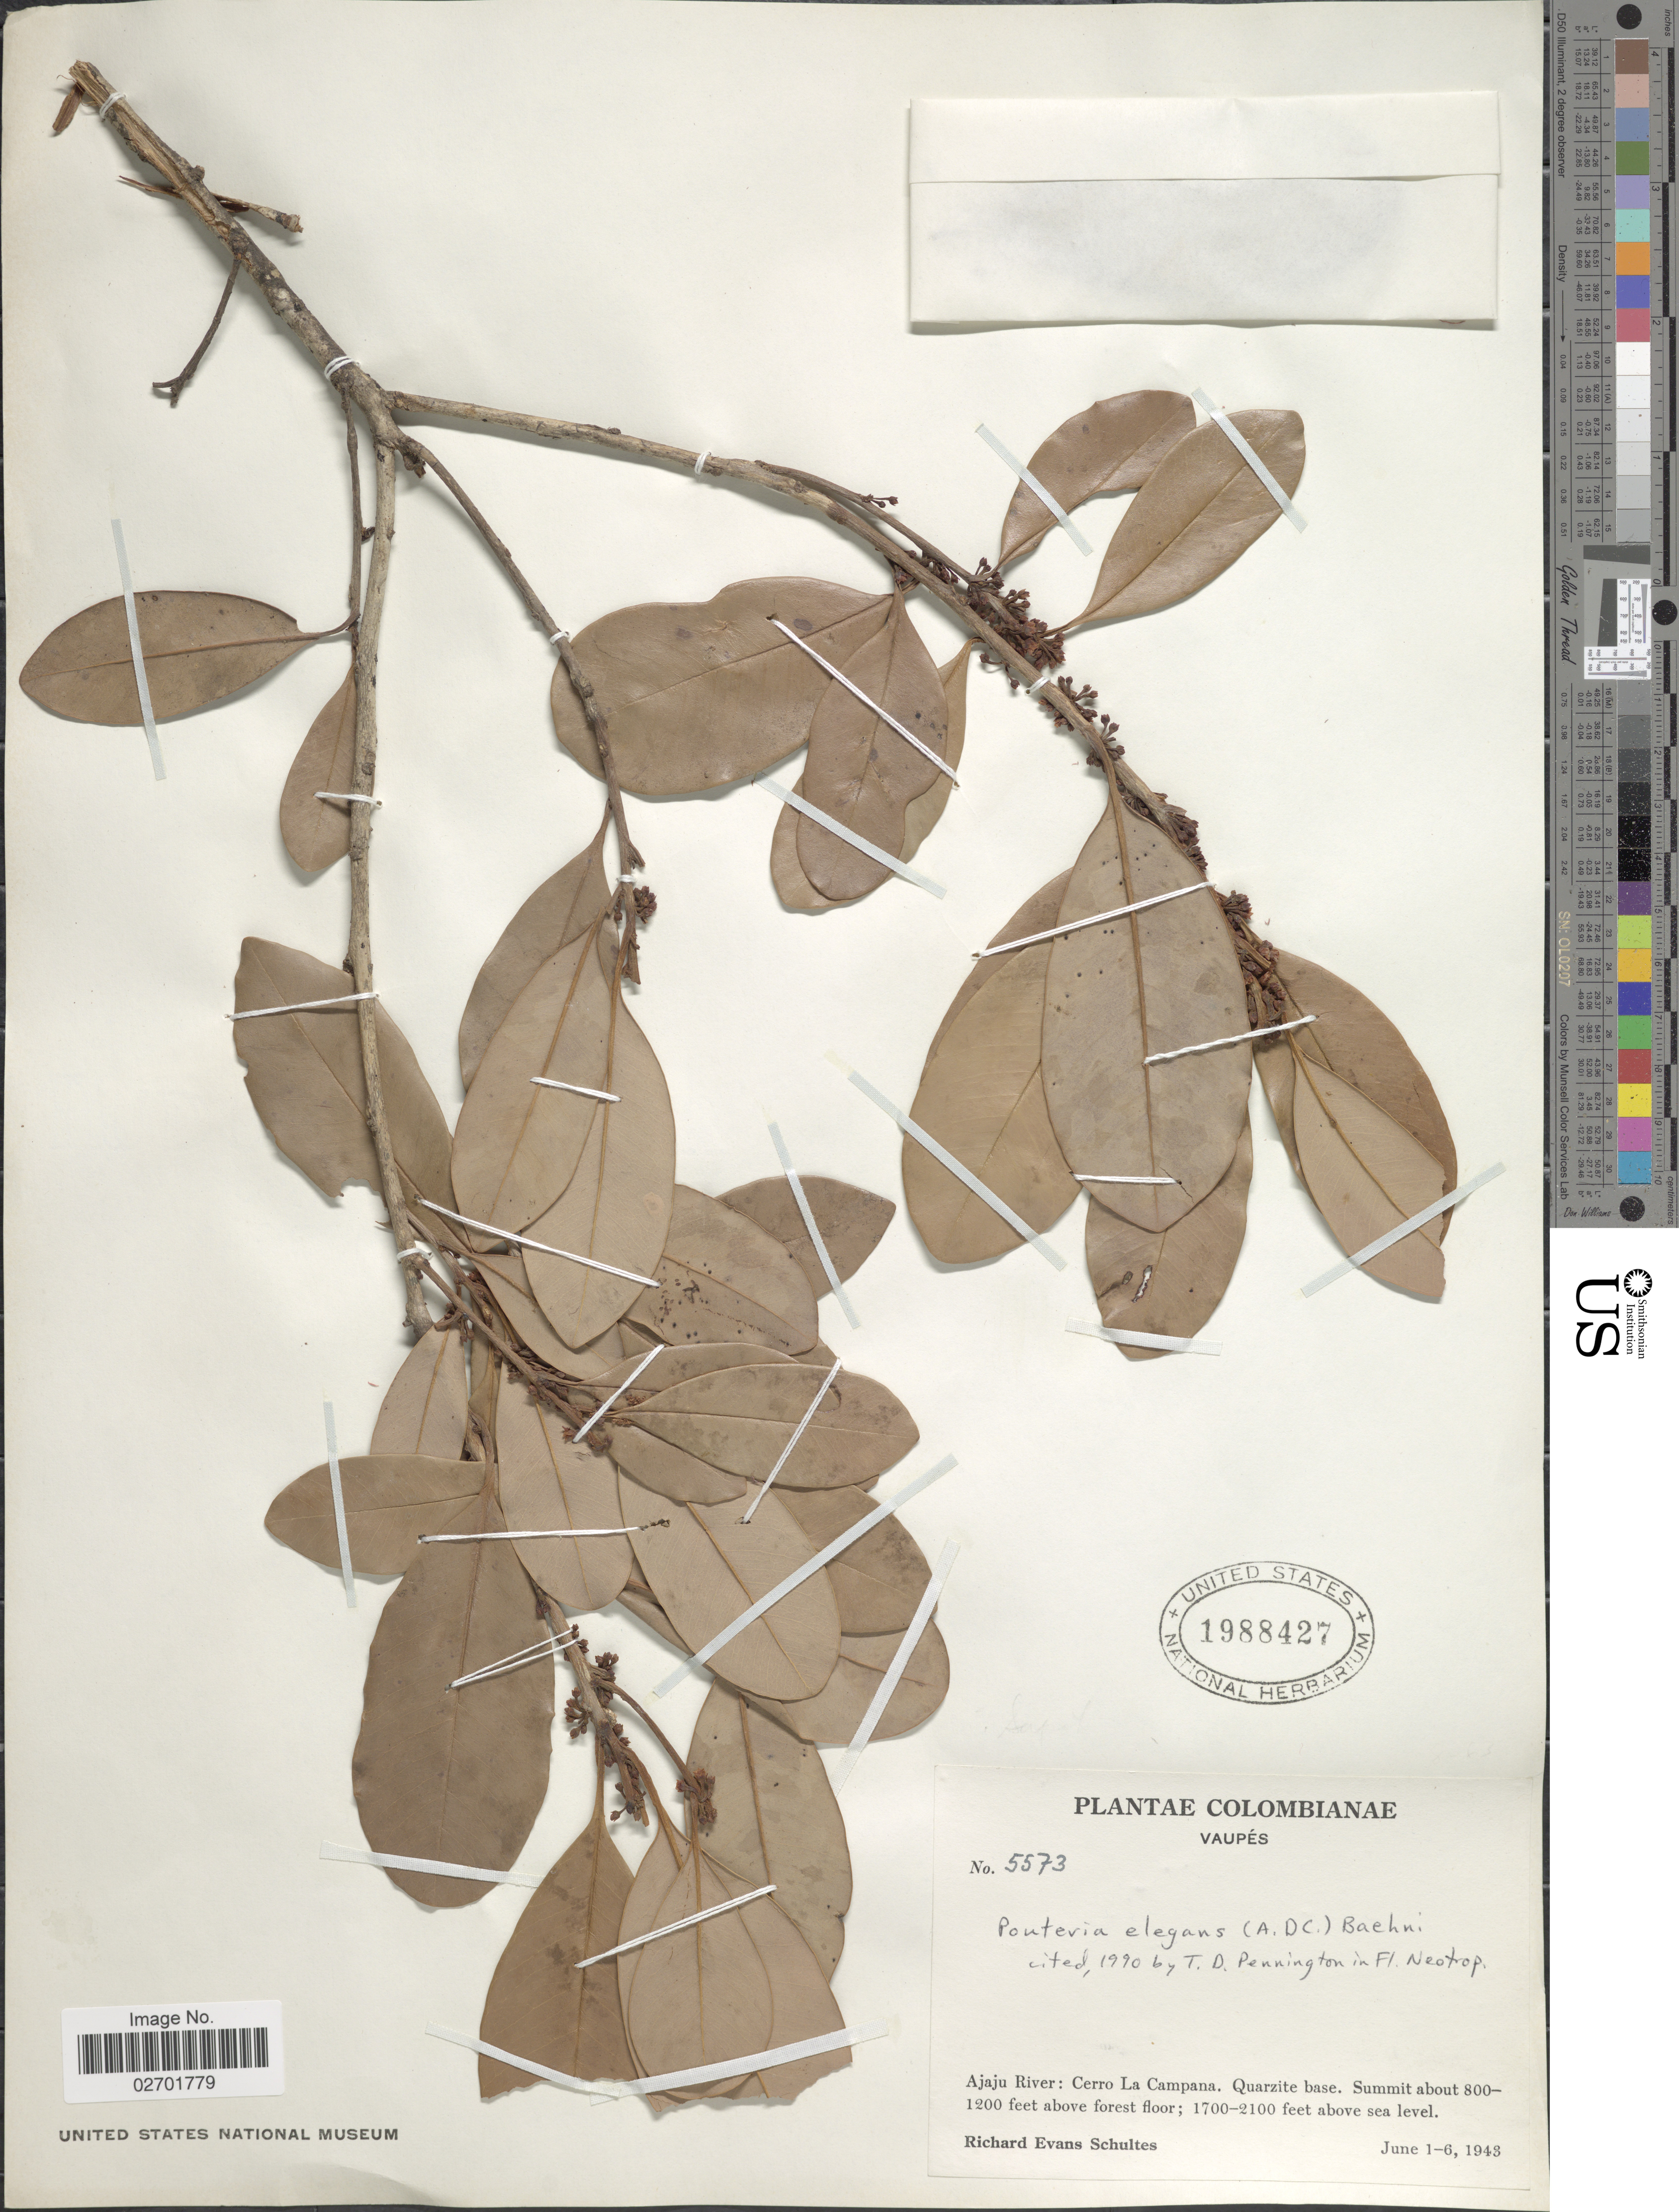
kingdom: Plantae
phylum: Tracheophyta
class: Magnoliopsida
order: Ericales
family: Sapotaceae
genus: Pouteria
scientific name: Pouteria elegans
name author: (A. DC.) Baehni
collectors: R. E. Schultes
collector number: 5573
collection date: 1943-06-01/1943-06-06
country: Colombia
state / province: Vaupés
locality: Ajaju River: Cerro La Campana, Quarzite base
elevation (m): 1700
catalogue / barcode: US 1988427